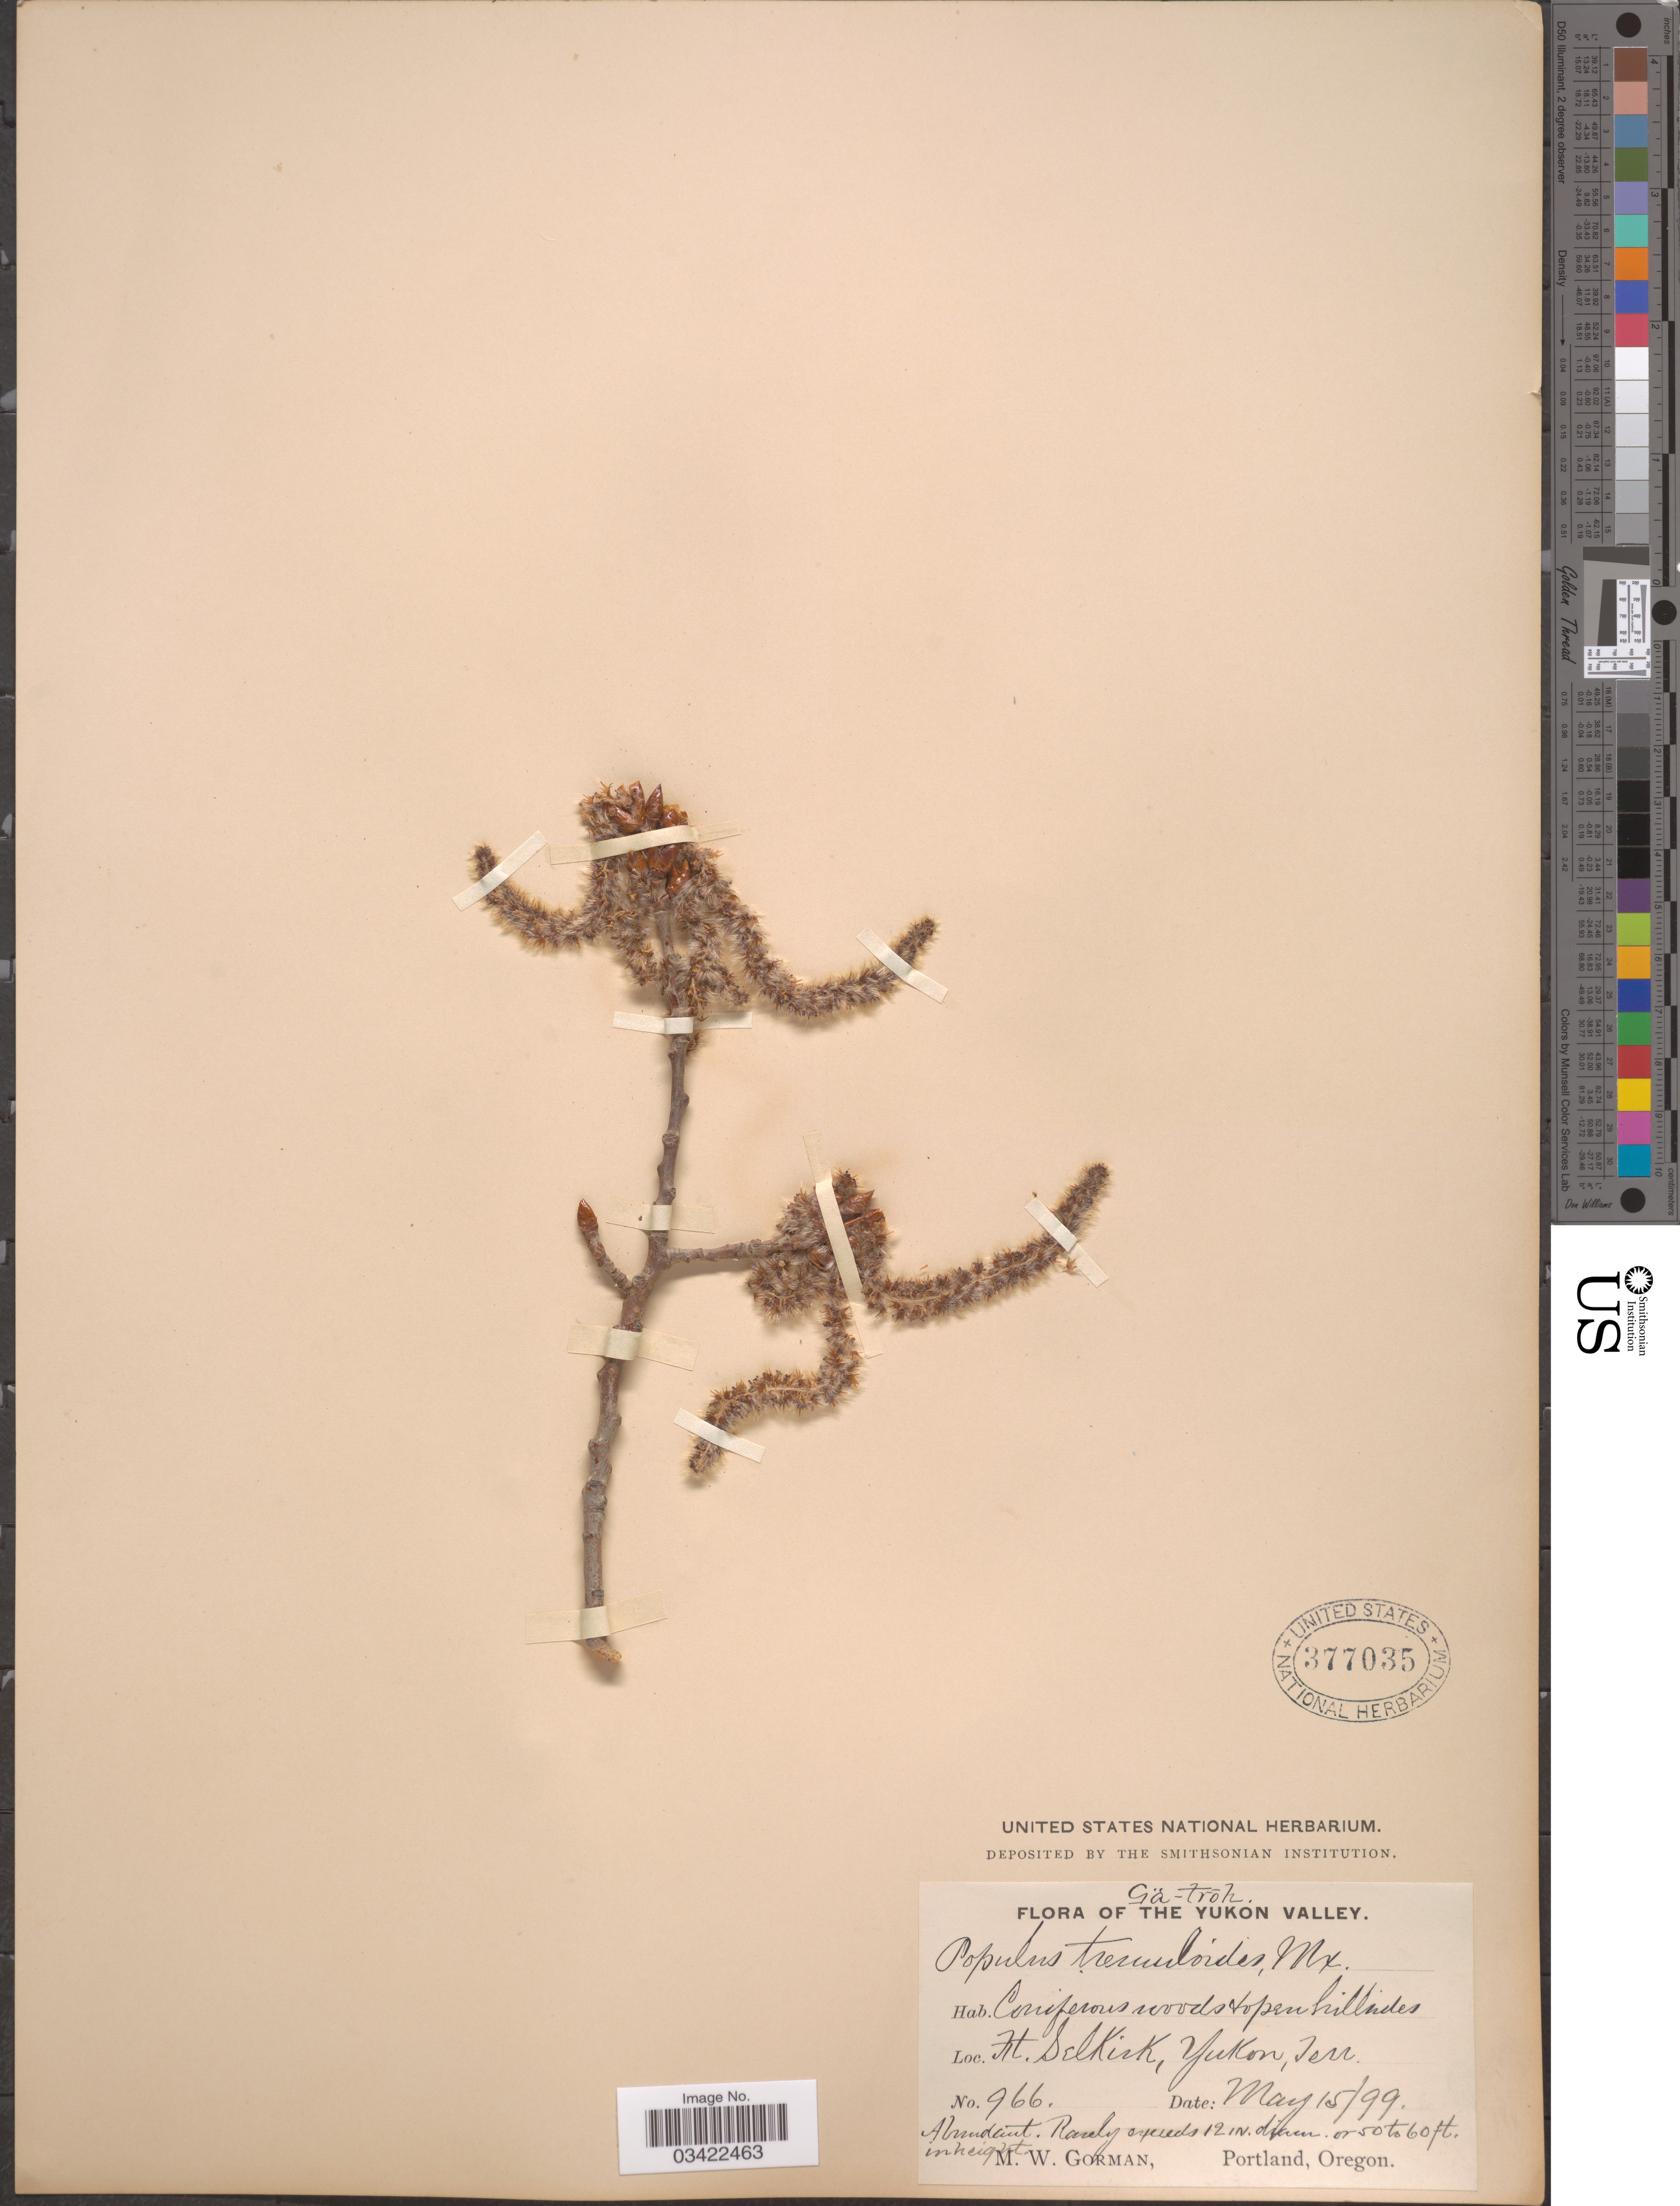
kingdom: Plantae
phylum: Tracheophyta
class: Magnoliopsida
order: Malpighiales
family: Salicaceae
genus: Populus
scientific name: Populus tremuloides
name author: Michx.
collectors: M. W. Gorman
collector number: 966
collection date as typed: Transcribed d/m/y: 15/5/99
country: Canada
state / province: Yukon Territory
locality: The Yukon Valley. Ft. Selkirk.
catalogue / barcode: US 377035